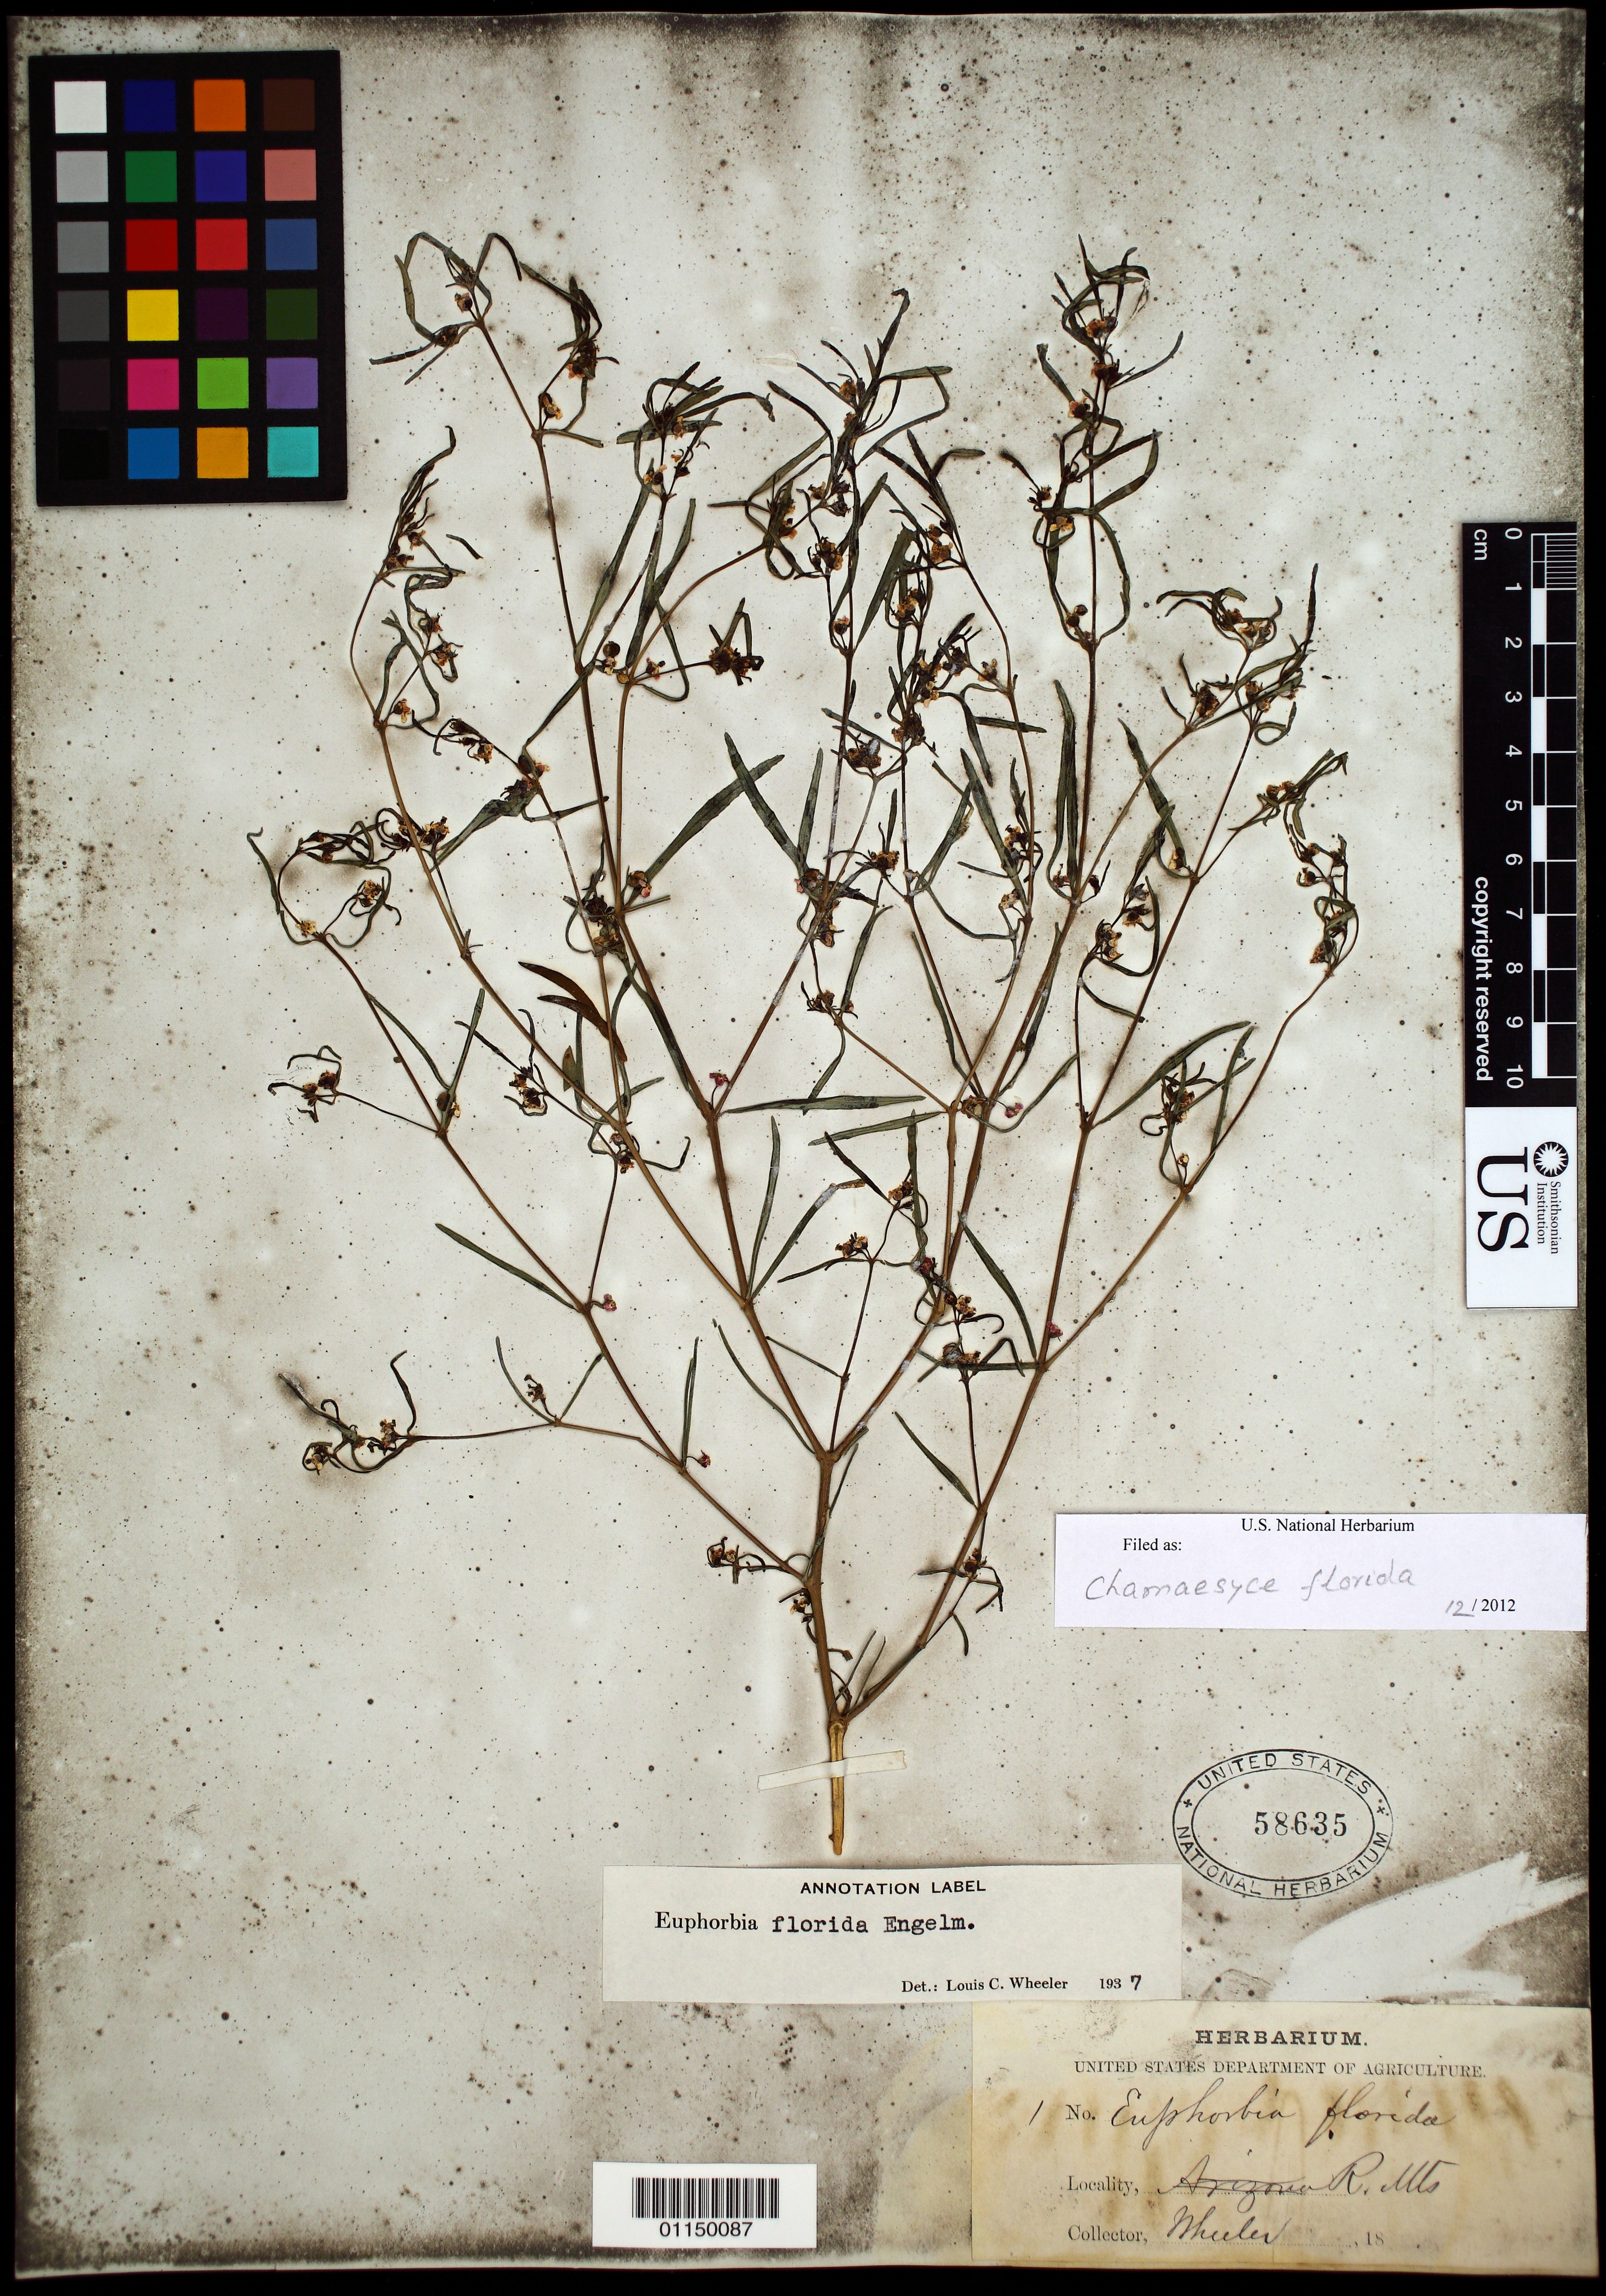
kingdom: Plantae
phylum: Tracheophyta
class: Magnoliopsida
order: Malpighiales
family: Euphorbiaceae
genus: Chamaesyce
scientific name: Chamaesyce florida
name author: (Engelm.) Millsp.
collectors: L. C. Wheeler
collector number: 1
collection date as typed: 18--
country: United States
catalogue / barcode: US 58635